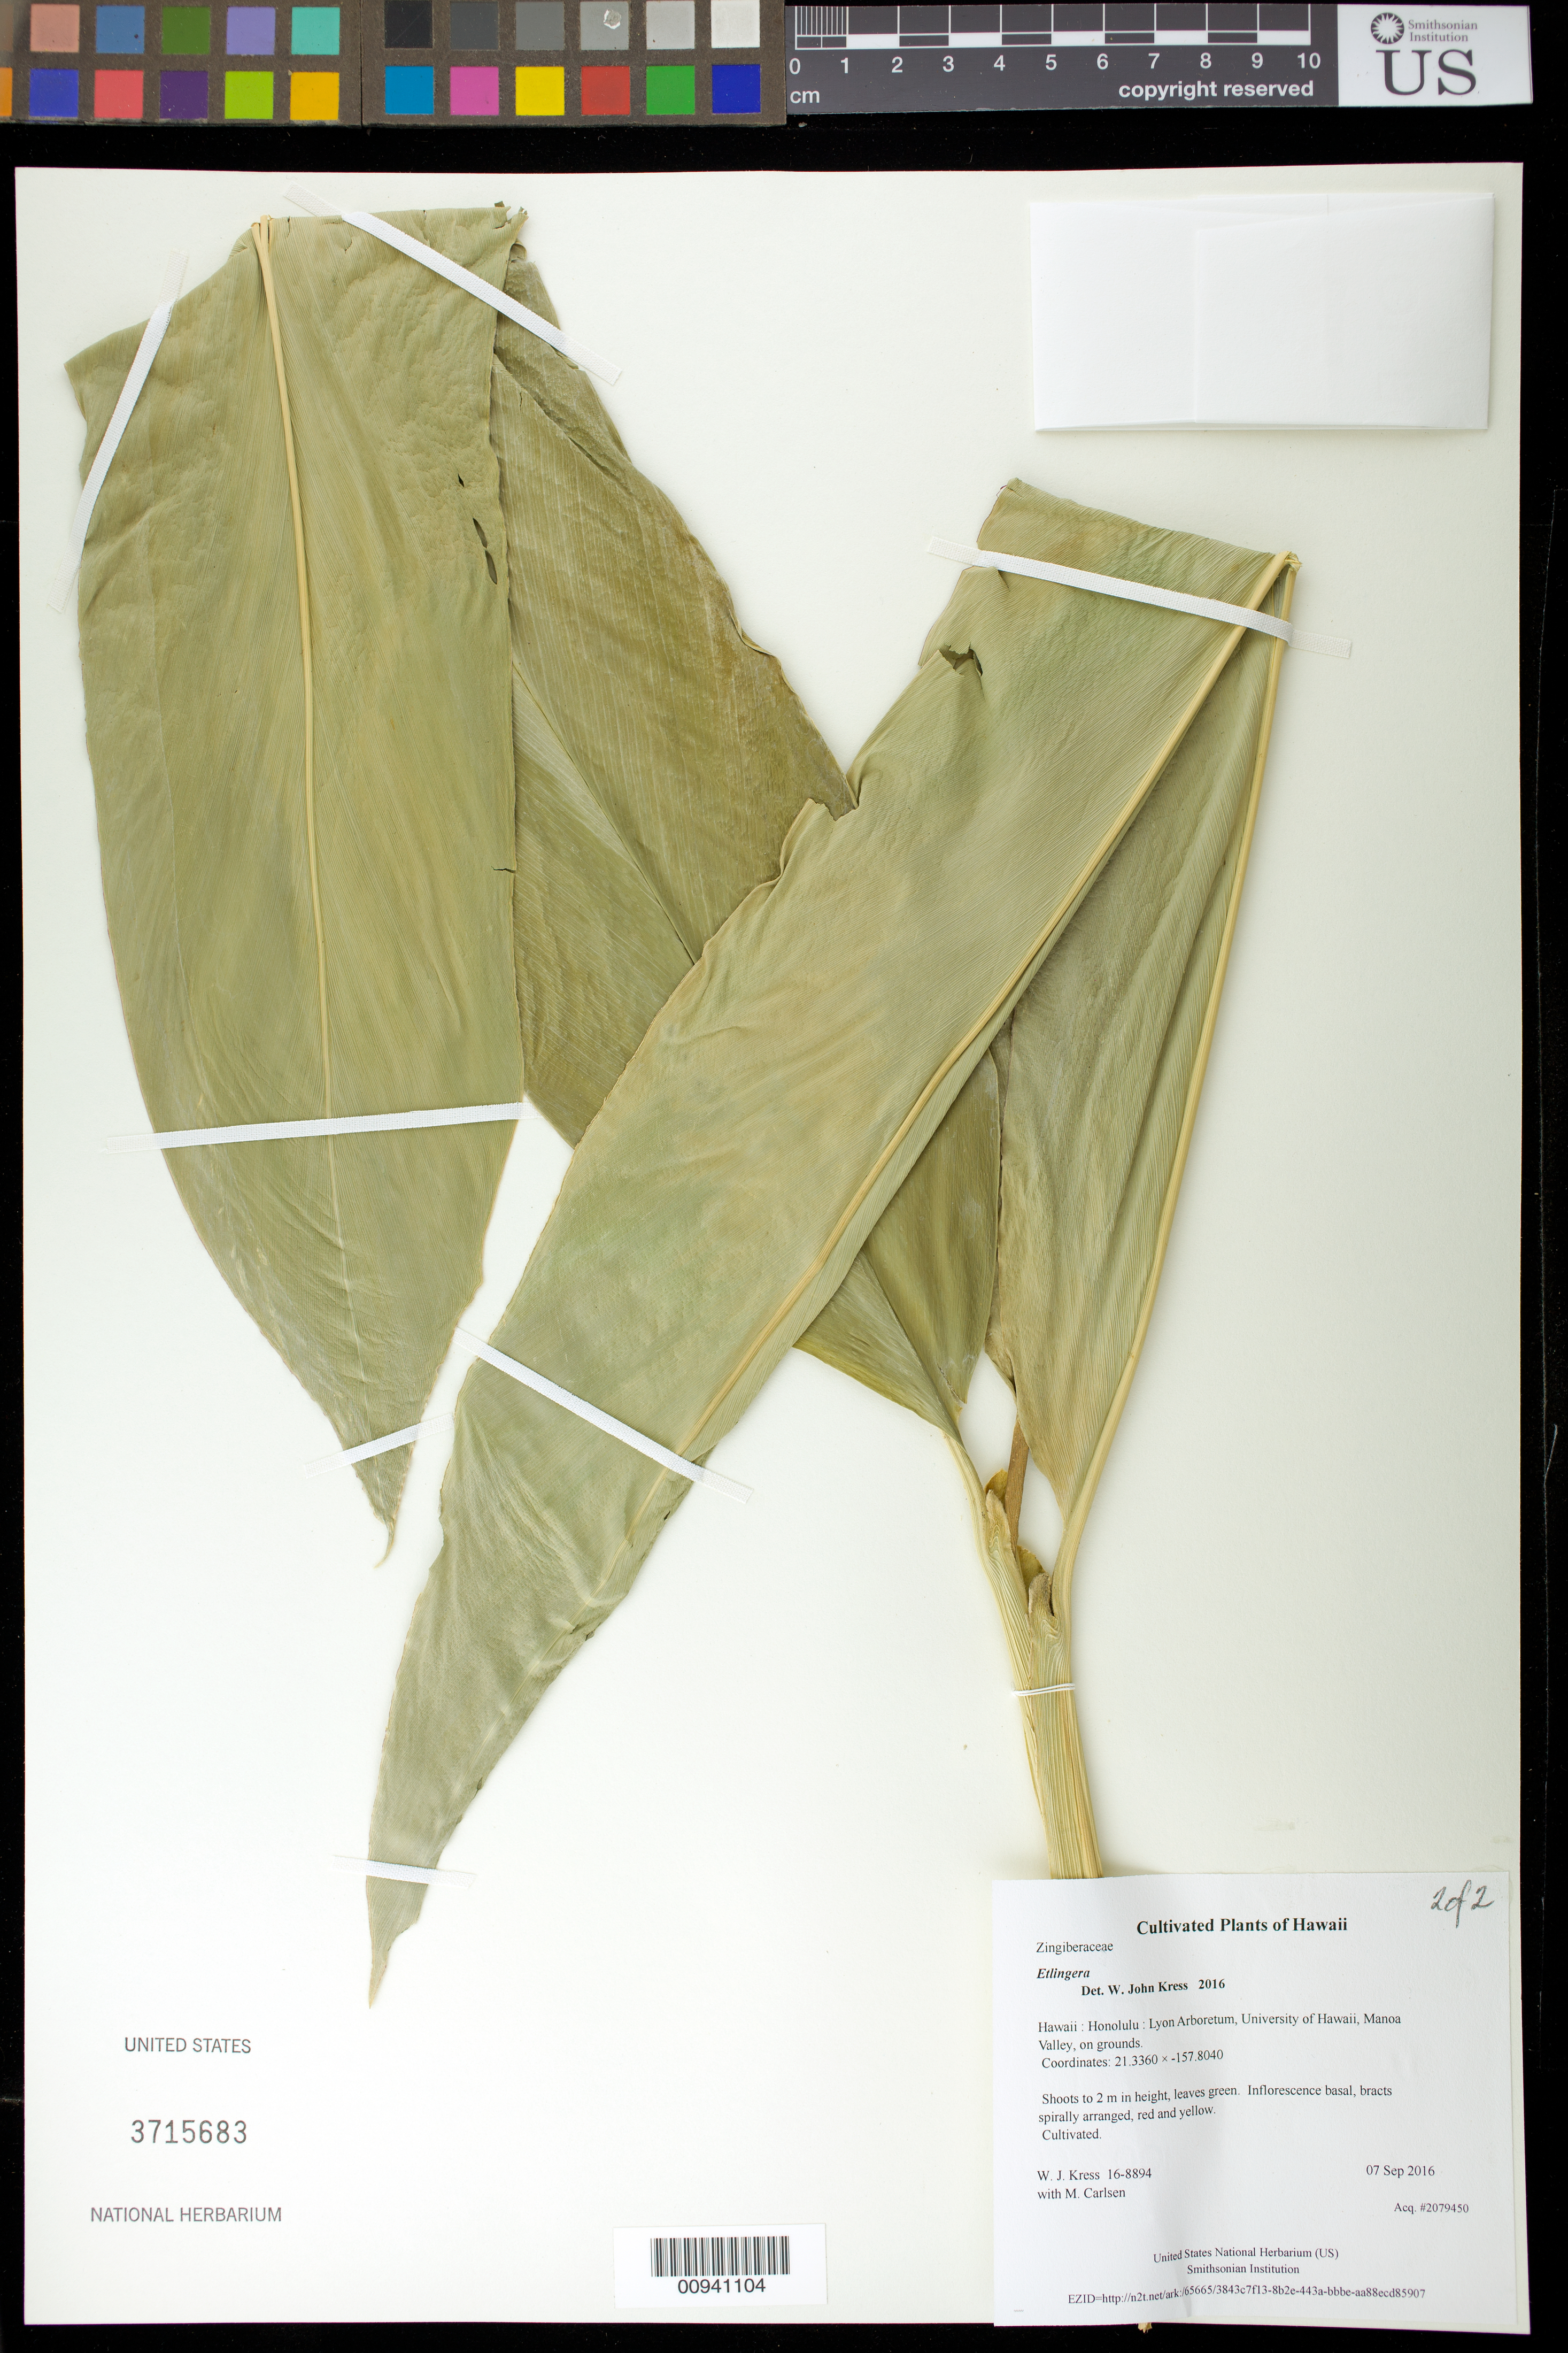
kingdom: Plantae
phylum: Tracheophyta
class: Liliopsida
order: Zingiberales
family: Zingiberaceae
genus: Etlingera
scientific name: Etlingera sp.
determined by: Kress, W. J., (US), Smithsonian Institution - National Museum of Natural History (UNITED STATES)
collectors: W. J. Kress & M. M. Carlsen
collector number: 16-8894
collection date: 2016-09-07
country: United States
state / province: Hawaii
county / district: Honolulu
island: Oahu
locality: Lyon Arboretum, University of Hawaii, Manoa Valley, on grounds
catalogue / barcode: US 3715683